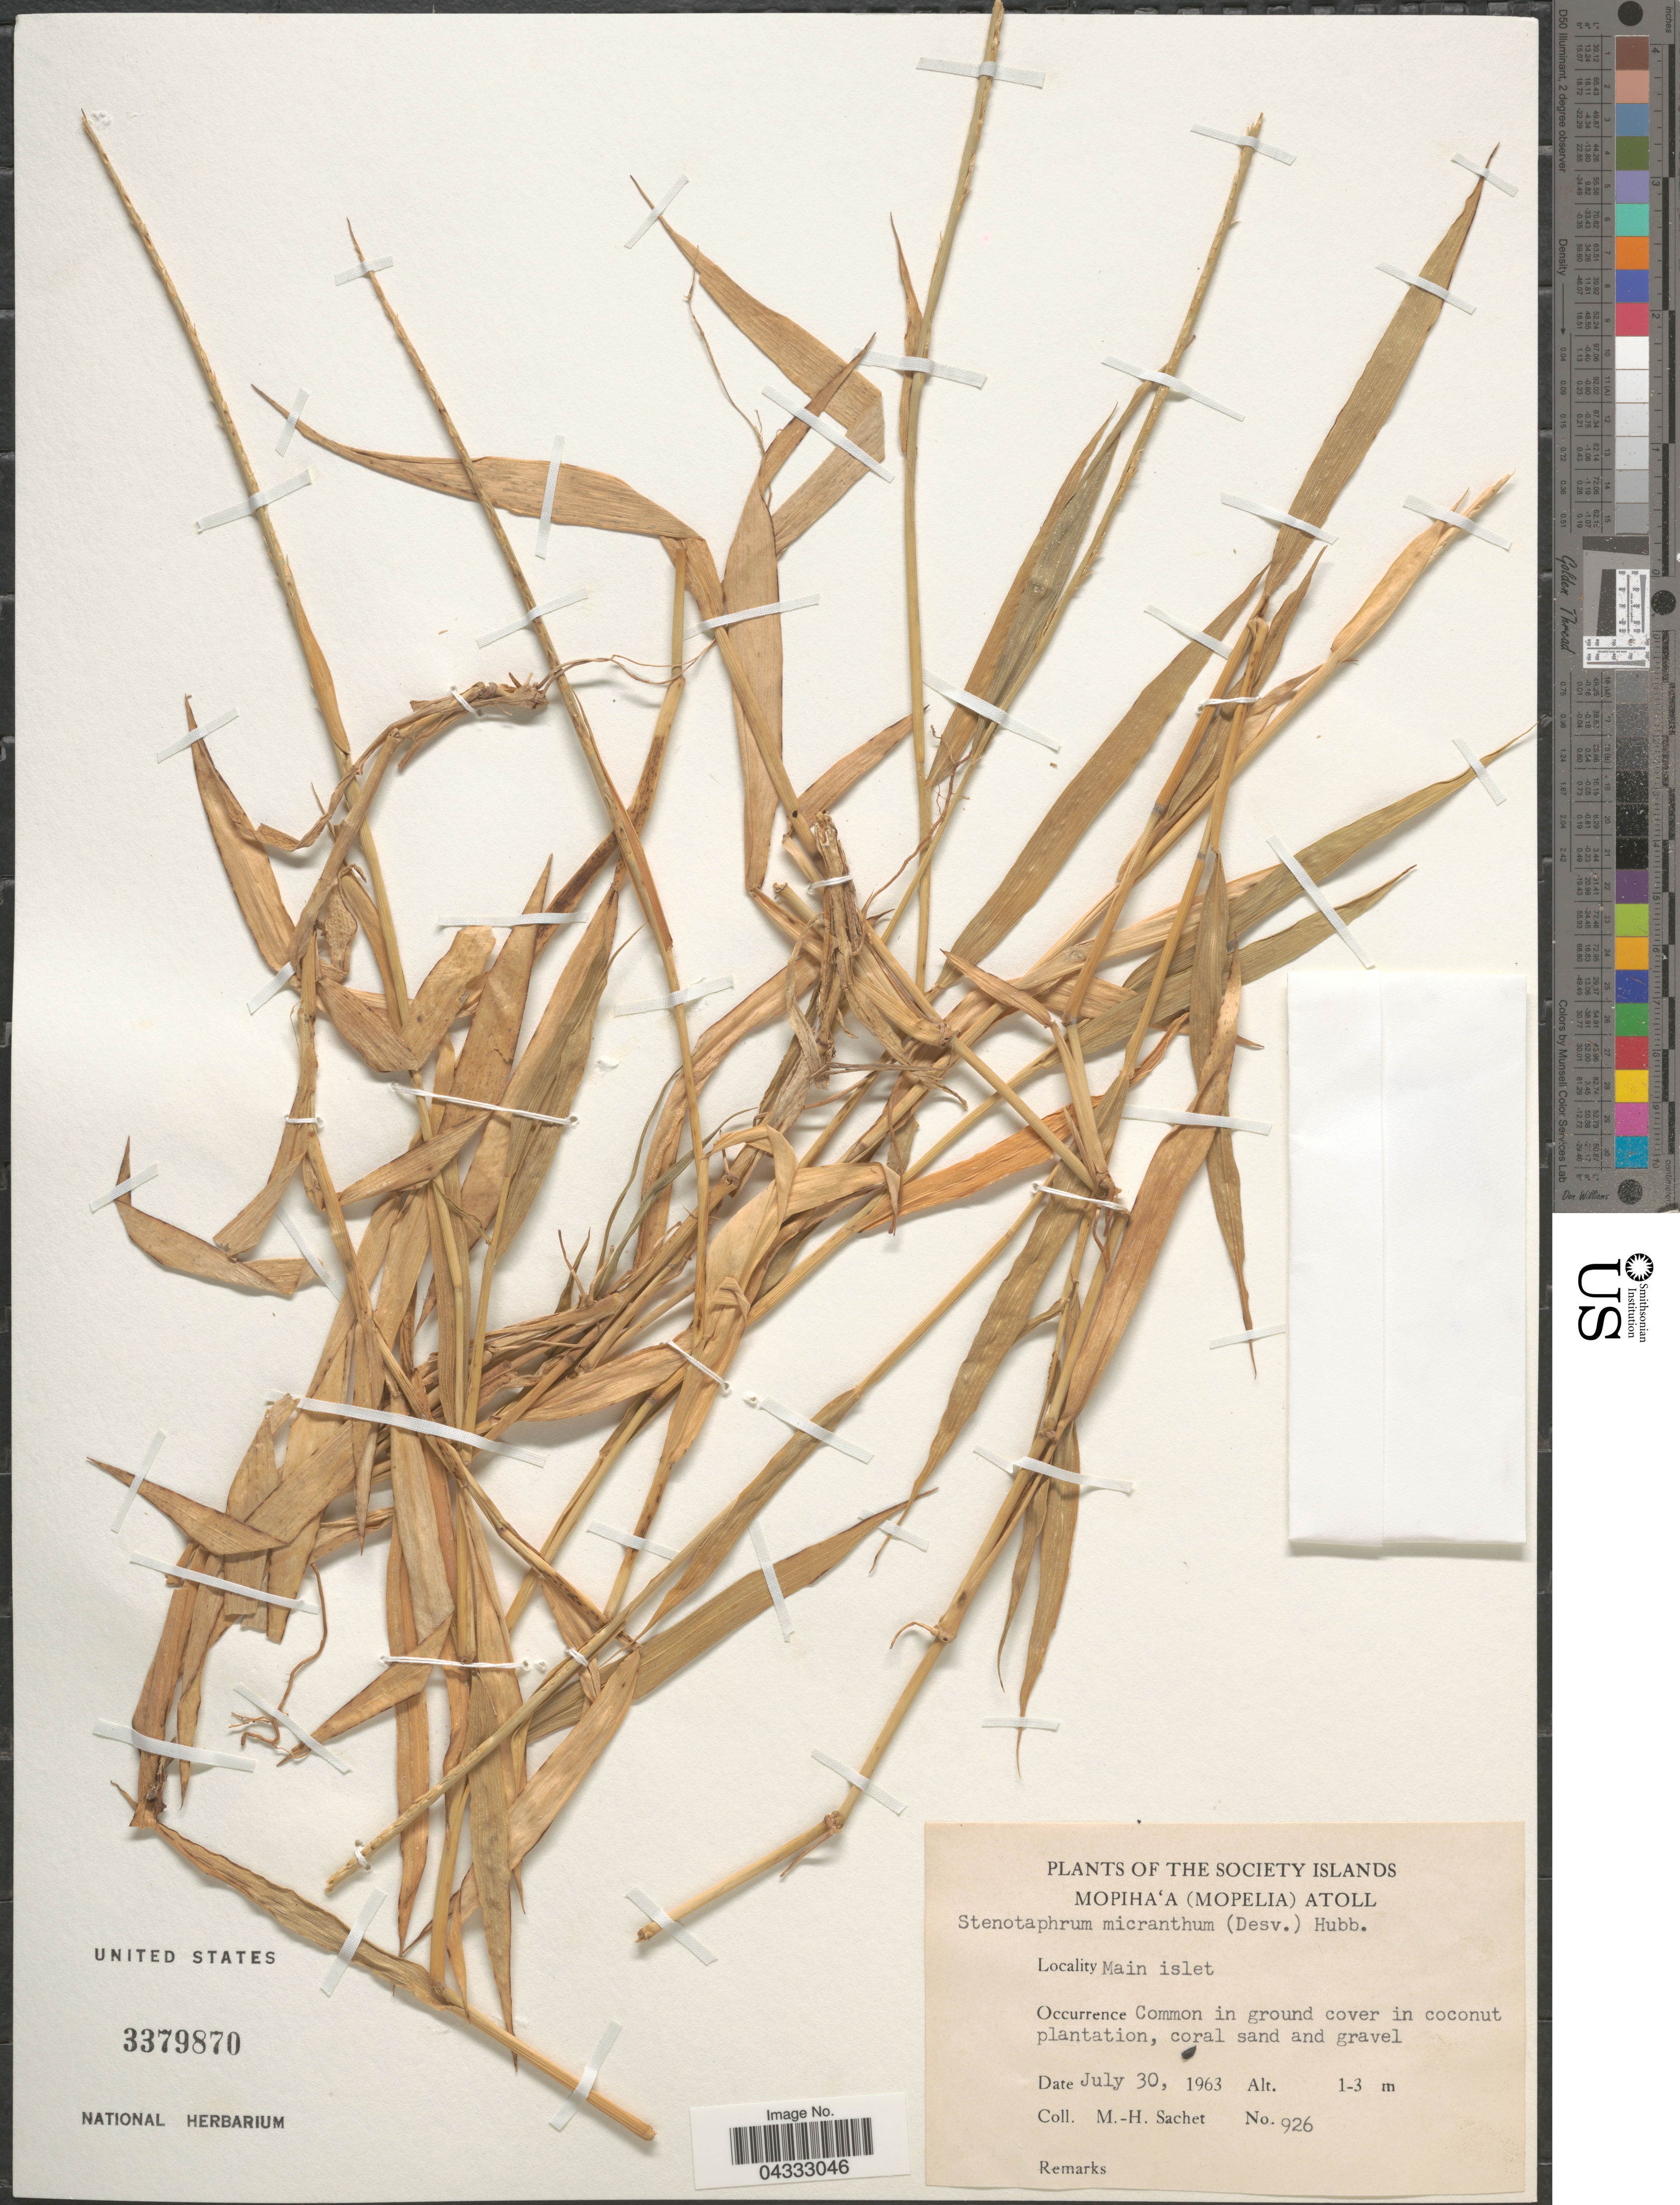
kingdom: Plantae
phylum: Tracheophyta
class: Liliopsida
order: Poales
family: Poaceae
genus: Stenotaphrum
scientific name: Stenotaphrum micranthum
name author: (Desv.) C.E. Hubb.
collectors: M.-H. Sachet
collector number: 926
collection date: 1963-07-30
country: French Polynesia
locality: The Society Islands. Mopiha'a (Mopelia) Atoll. Main islet.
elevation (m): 1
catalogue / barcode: US 3379870